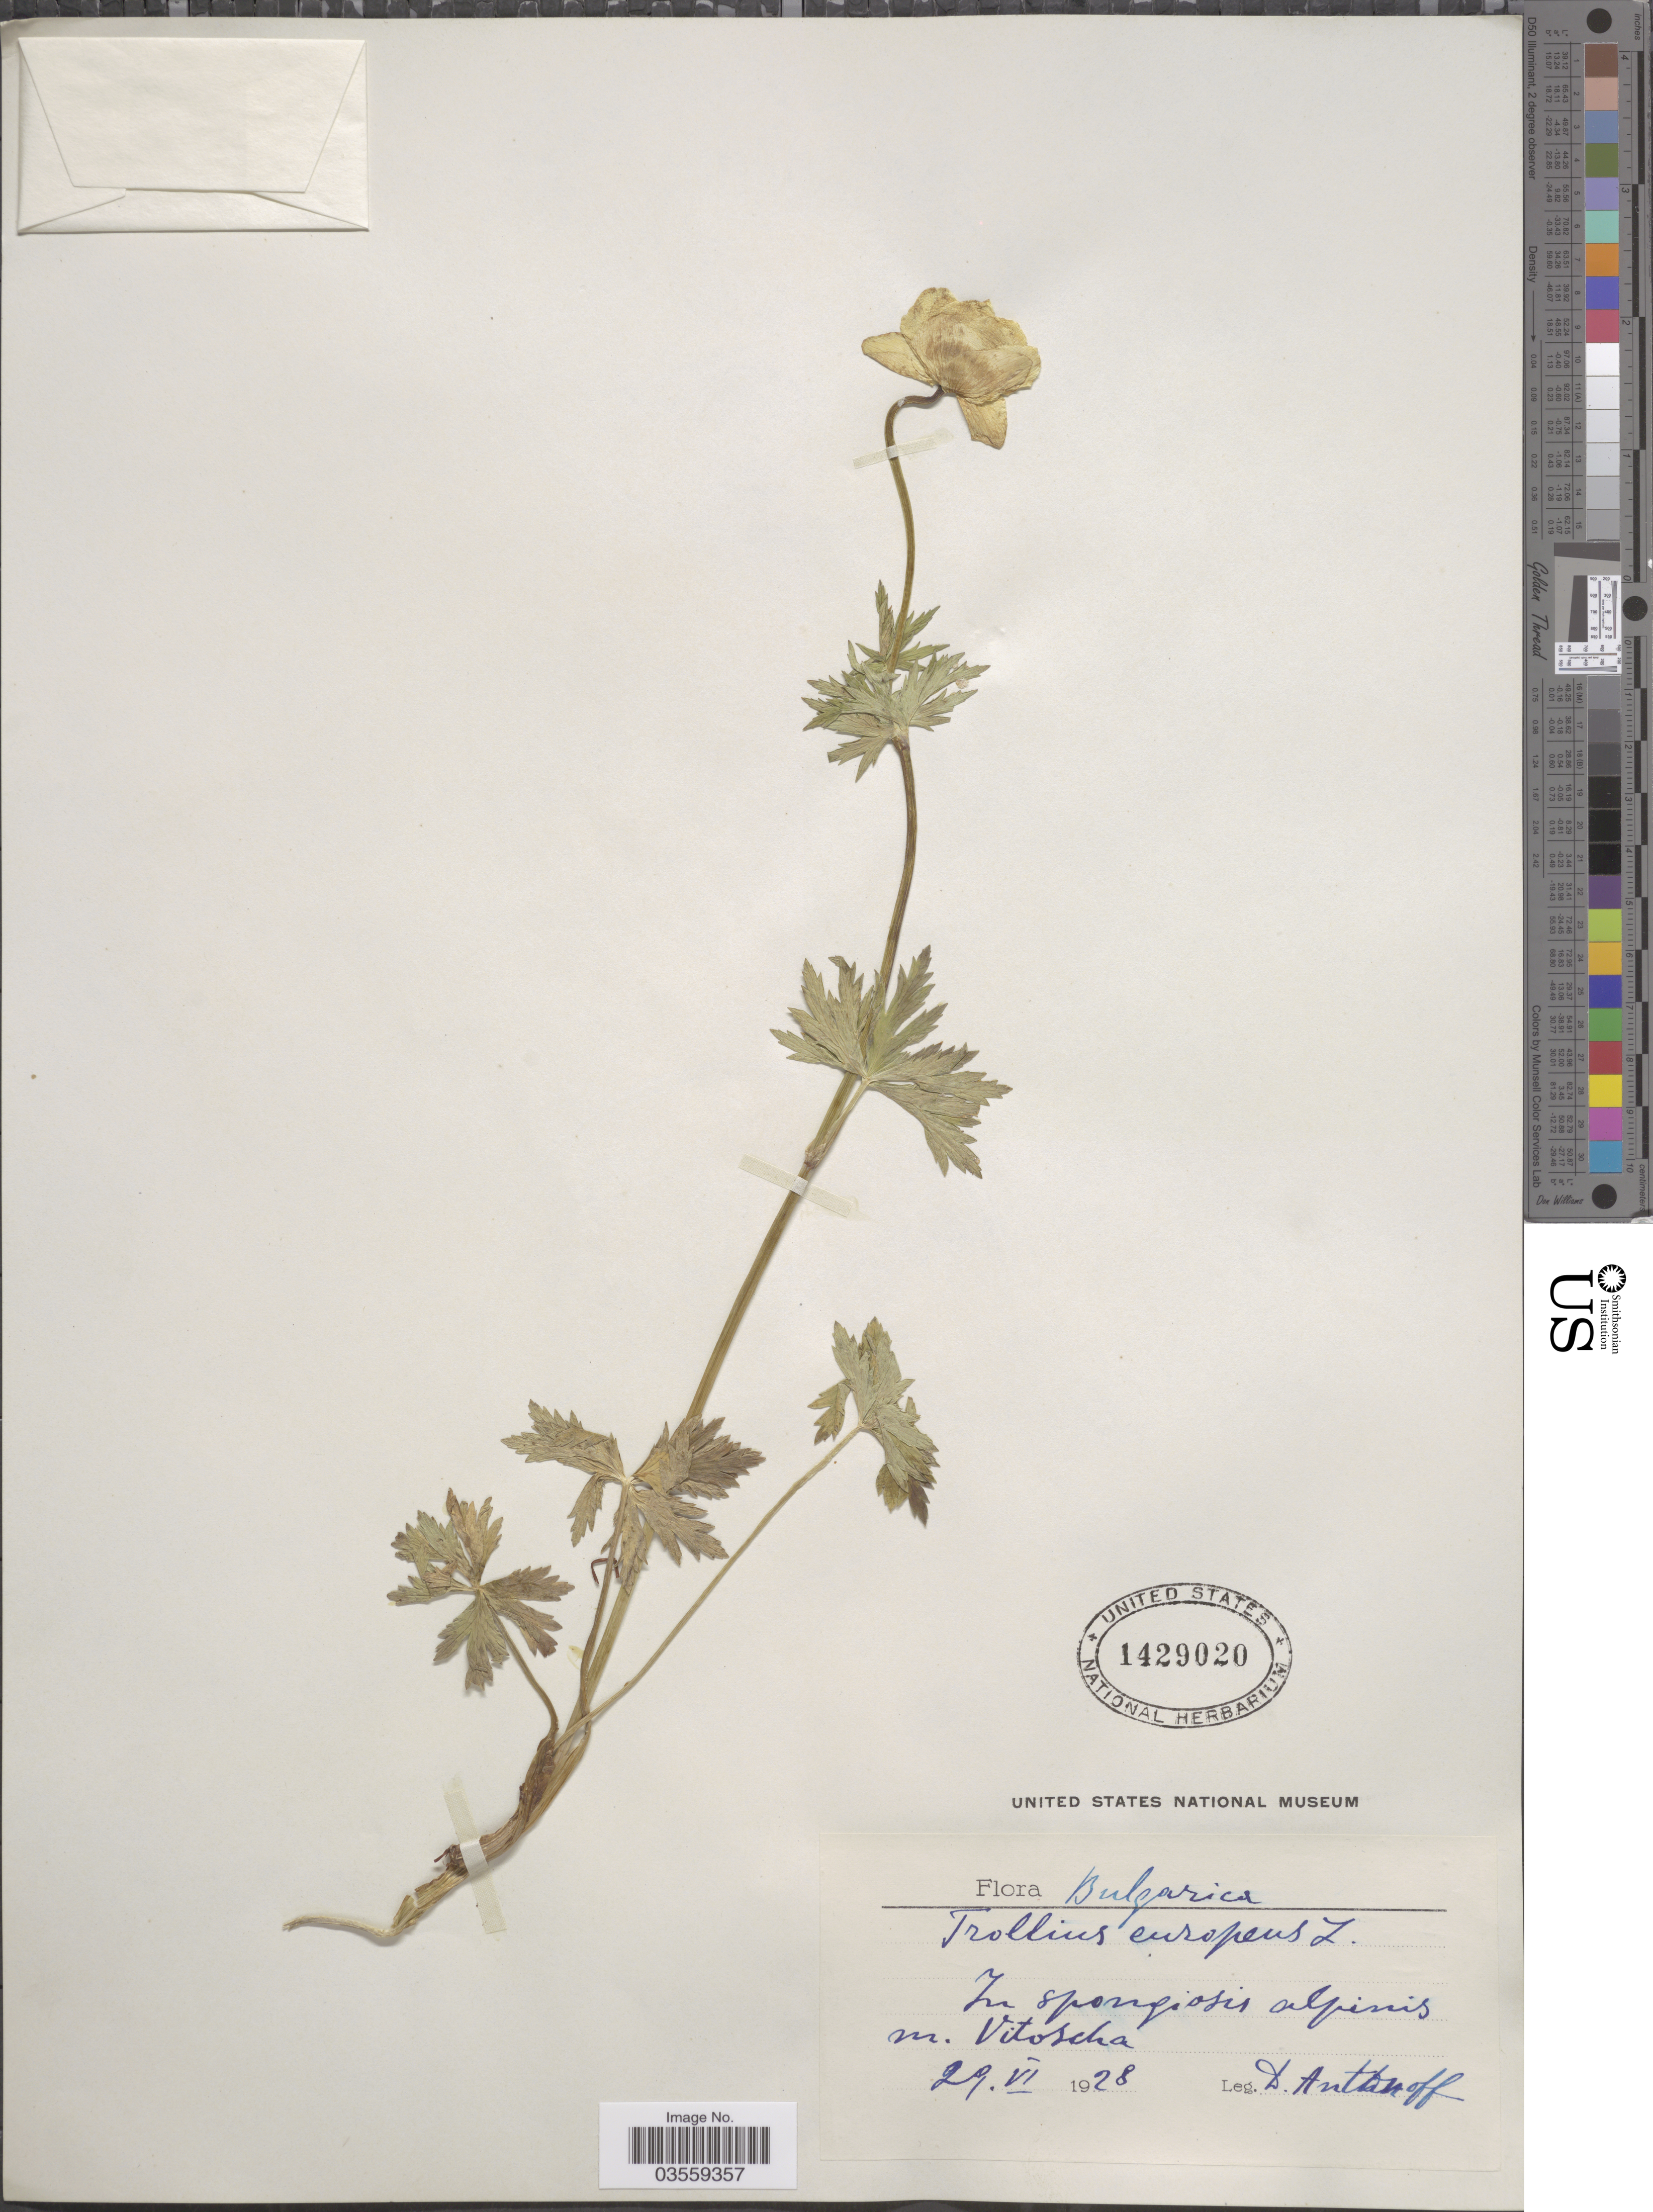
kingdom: Plantae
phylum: Tracheophyta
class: Magnoliopsida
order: Ranunculales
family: Ranunculaceae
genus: Trollius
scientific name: Trollius europaeus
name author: L.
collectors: D. Antonoff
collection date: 1928-06-29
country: Bulgaria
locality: In spongiosis [interpreted] alpinis m. Vitoscha.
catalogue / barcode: US 1429020